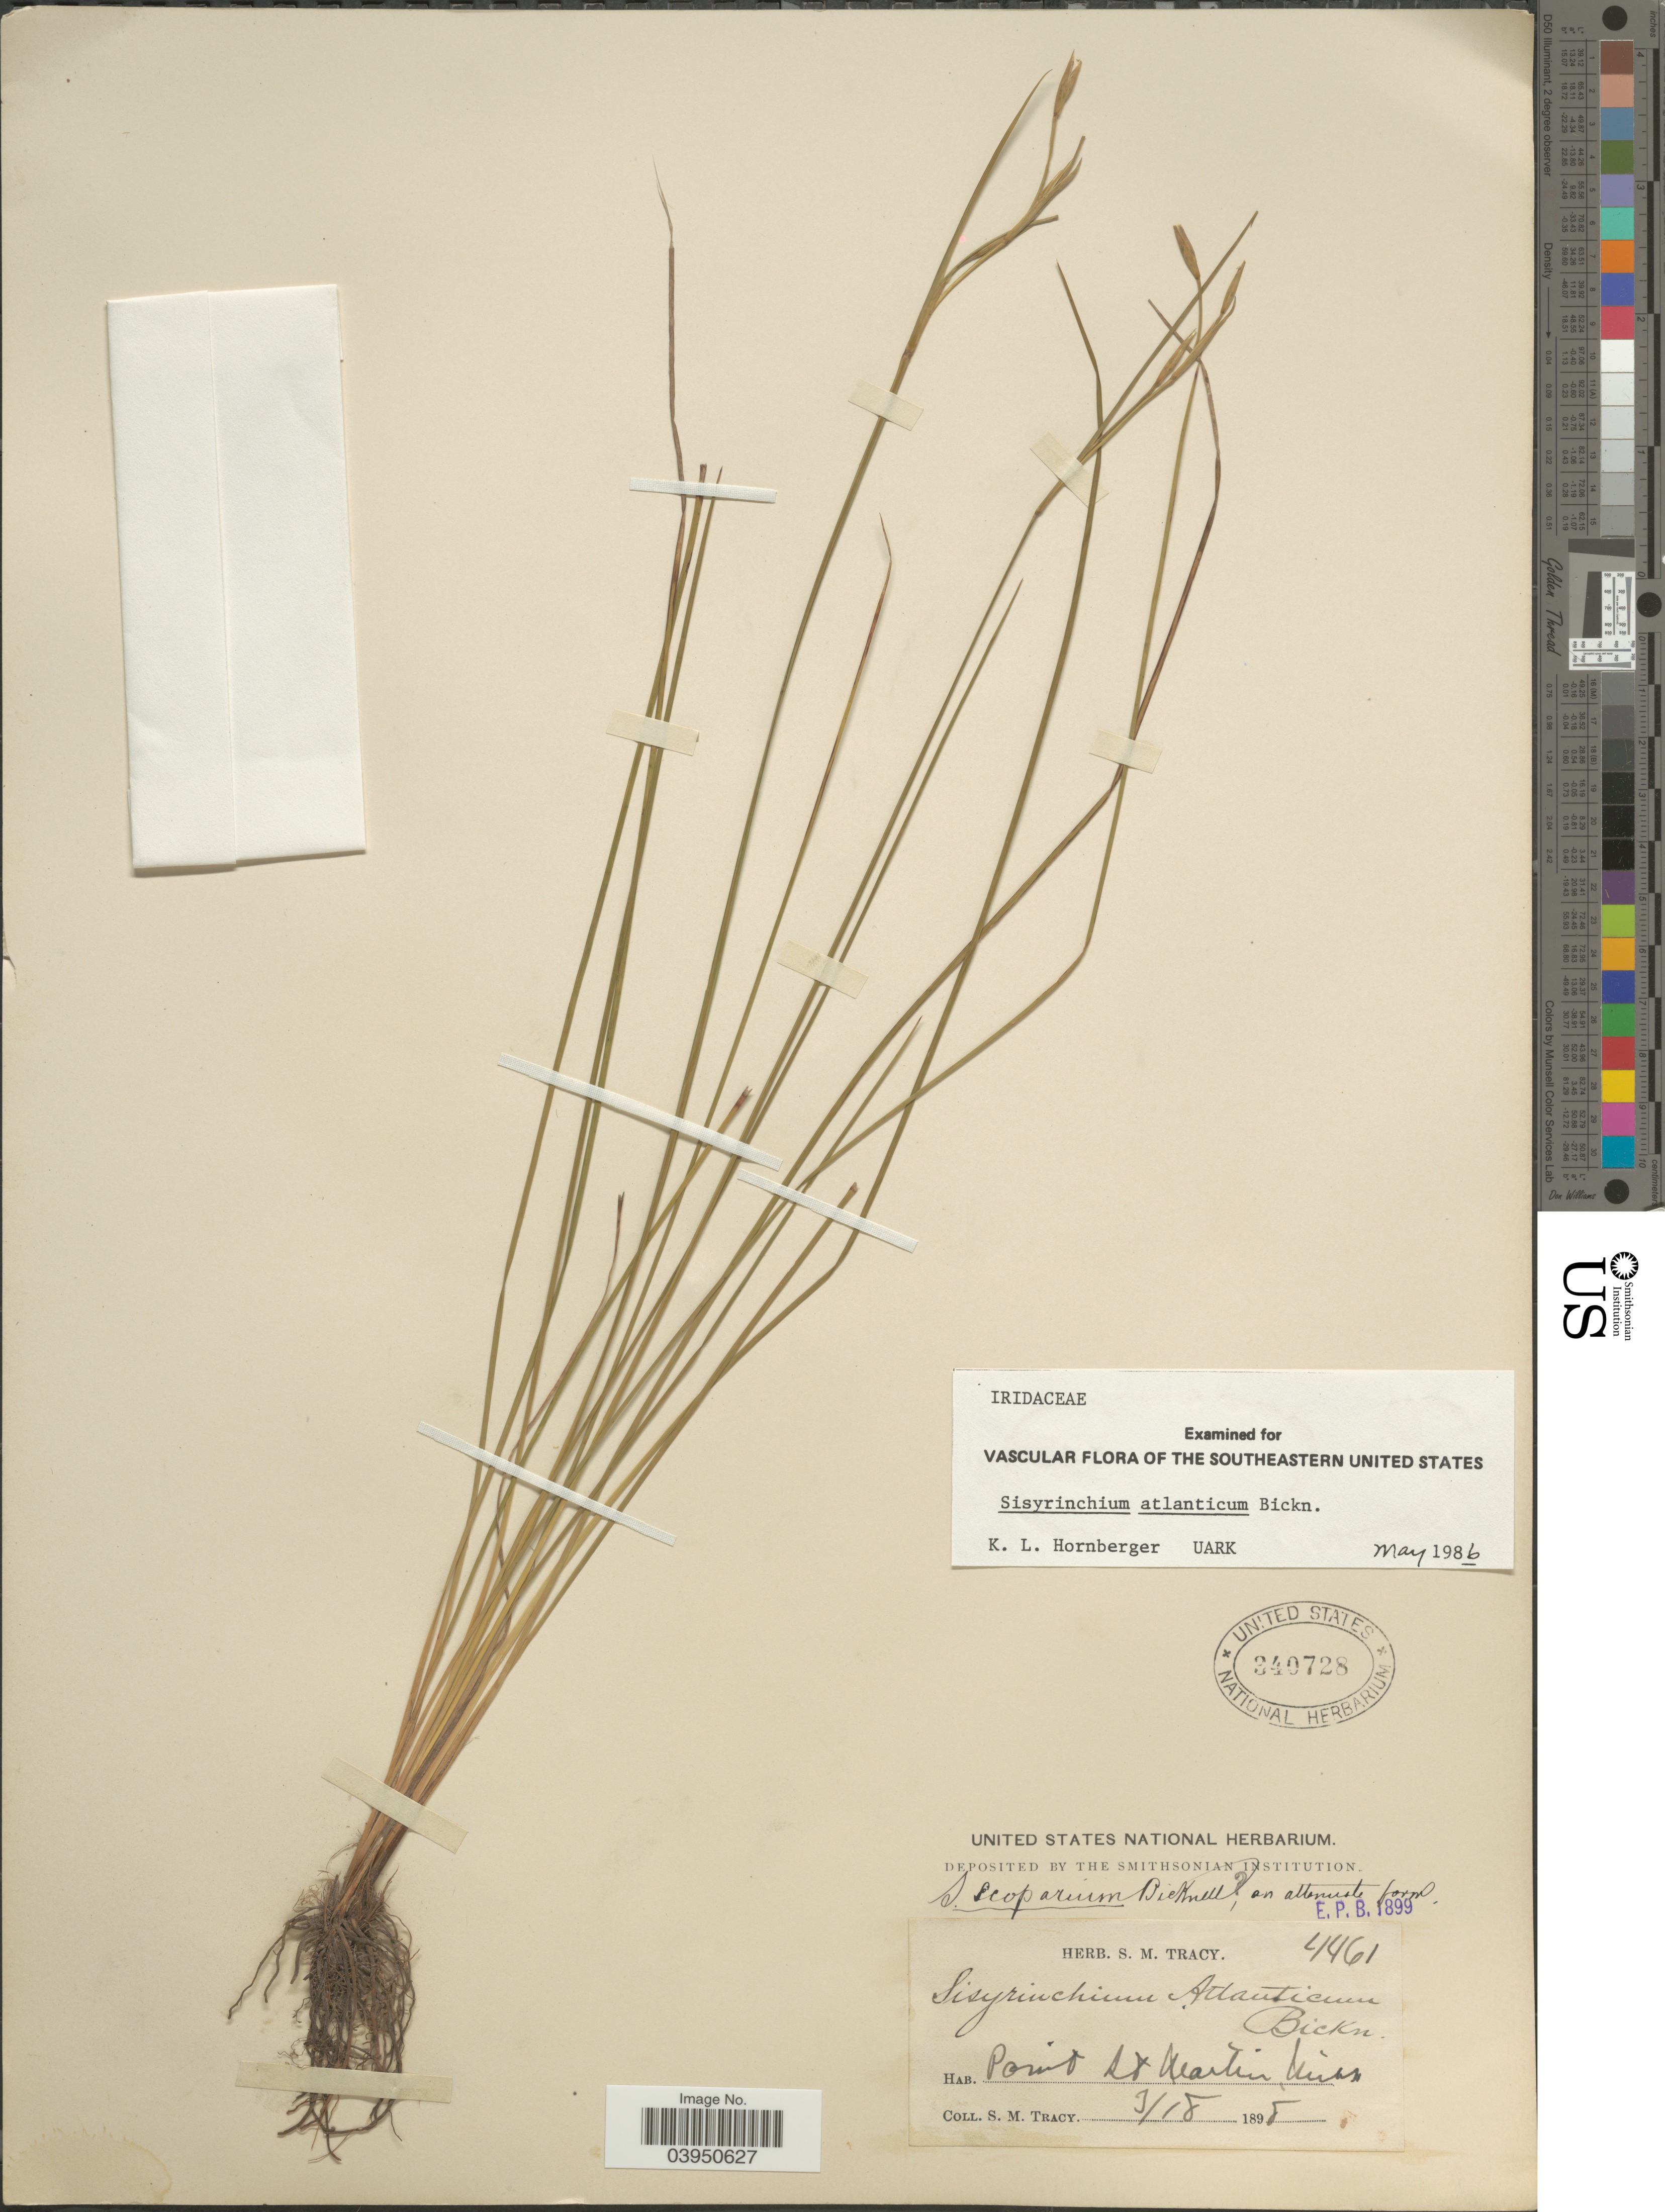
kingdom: Plantae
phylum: Tracheophyta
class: Liliopsida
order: Asparagales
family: Iridaceae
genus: Sisyrinchium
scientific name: Sisyrinchium atlanticum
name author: E.P. Bicknell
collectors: S. M. Tracy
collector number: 4461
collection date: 1898-03-18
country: United States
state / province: Mississippi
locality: Point St Martin.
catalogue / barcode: US 340728